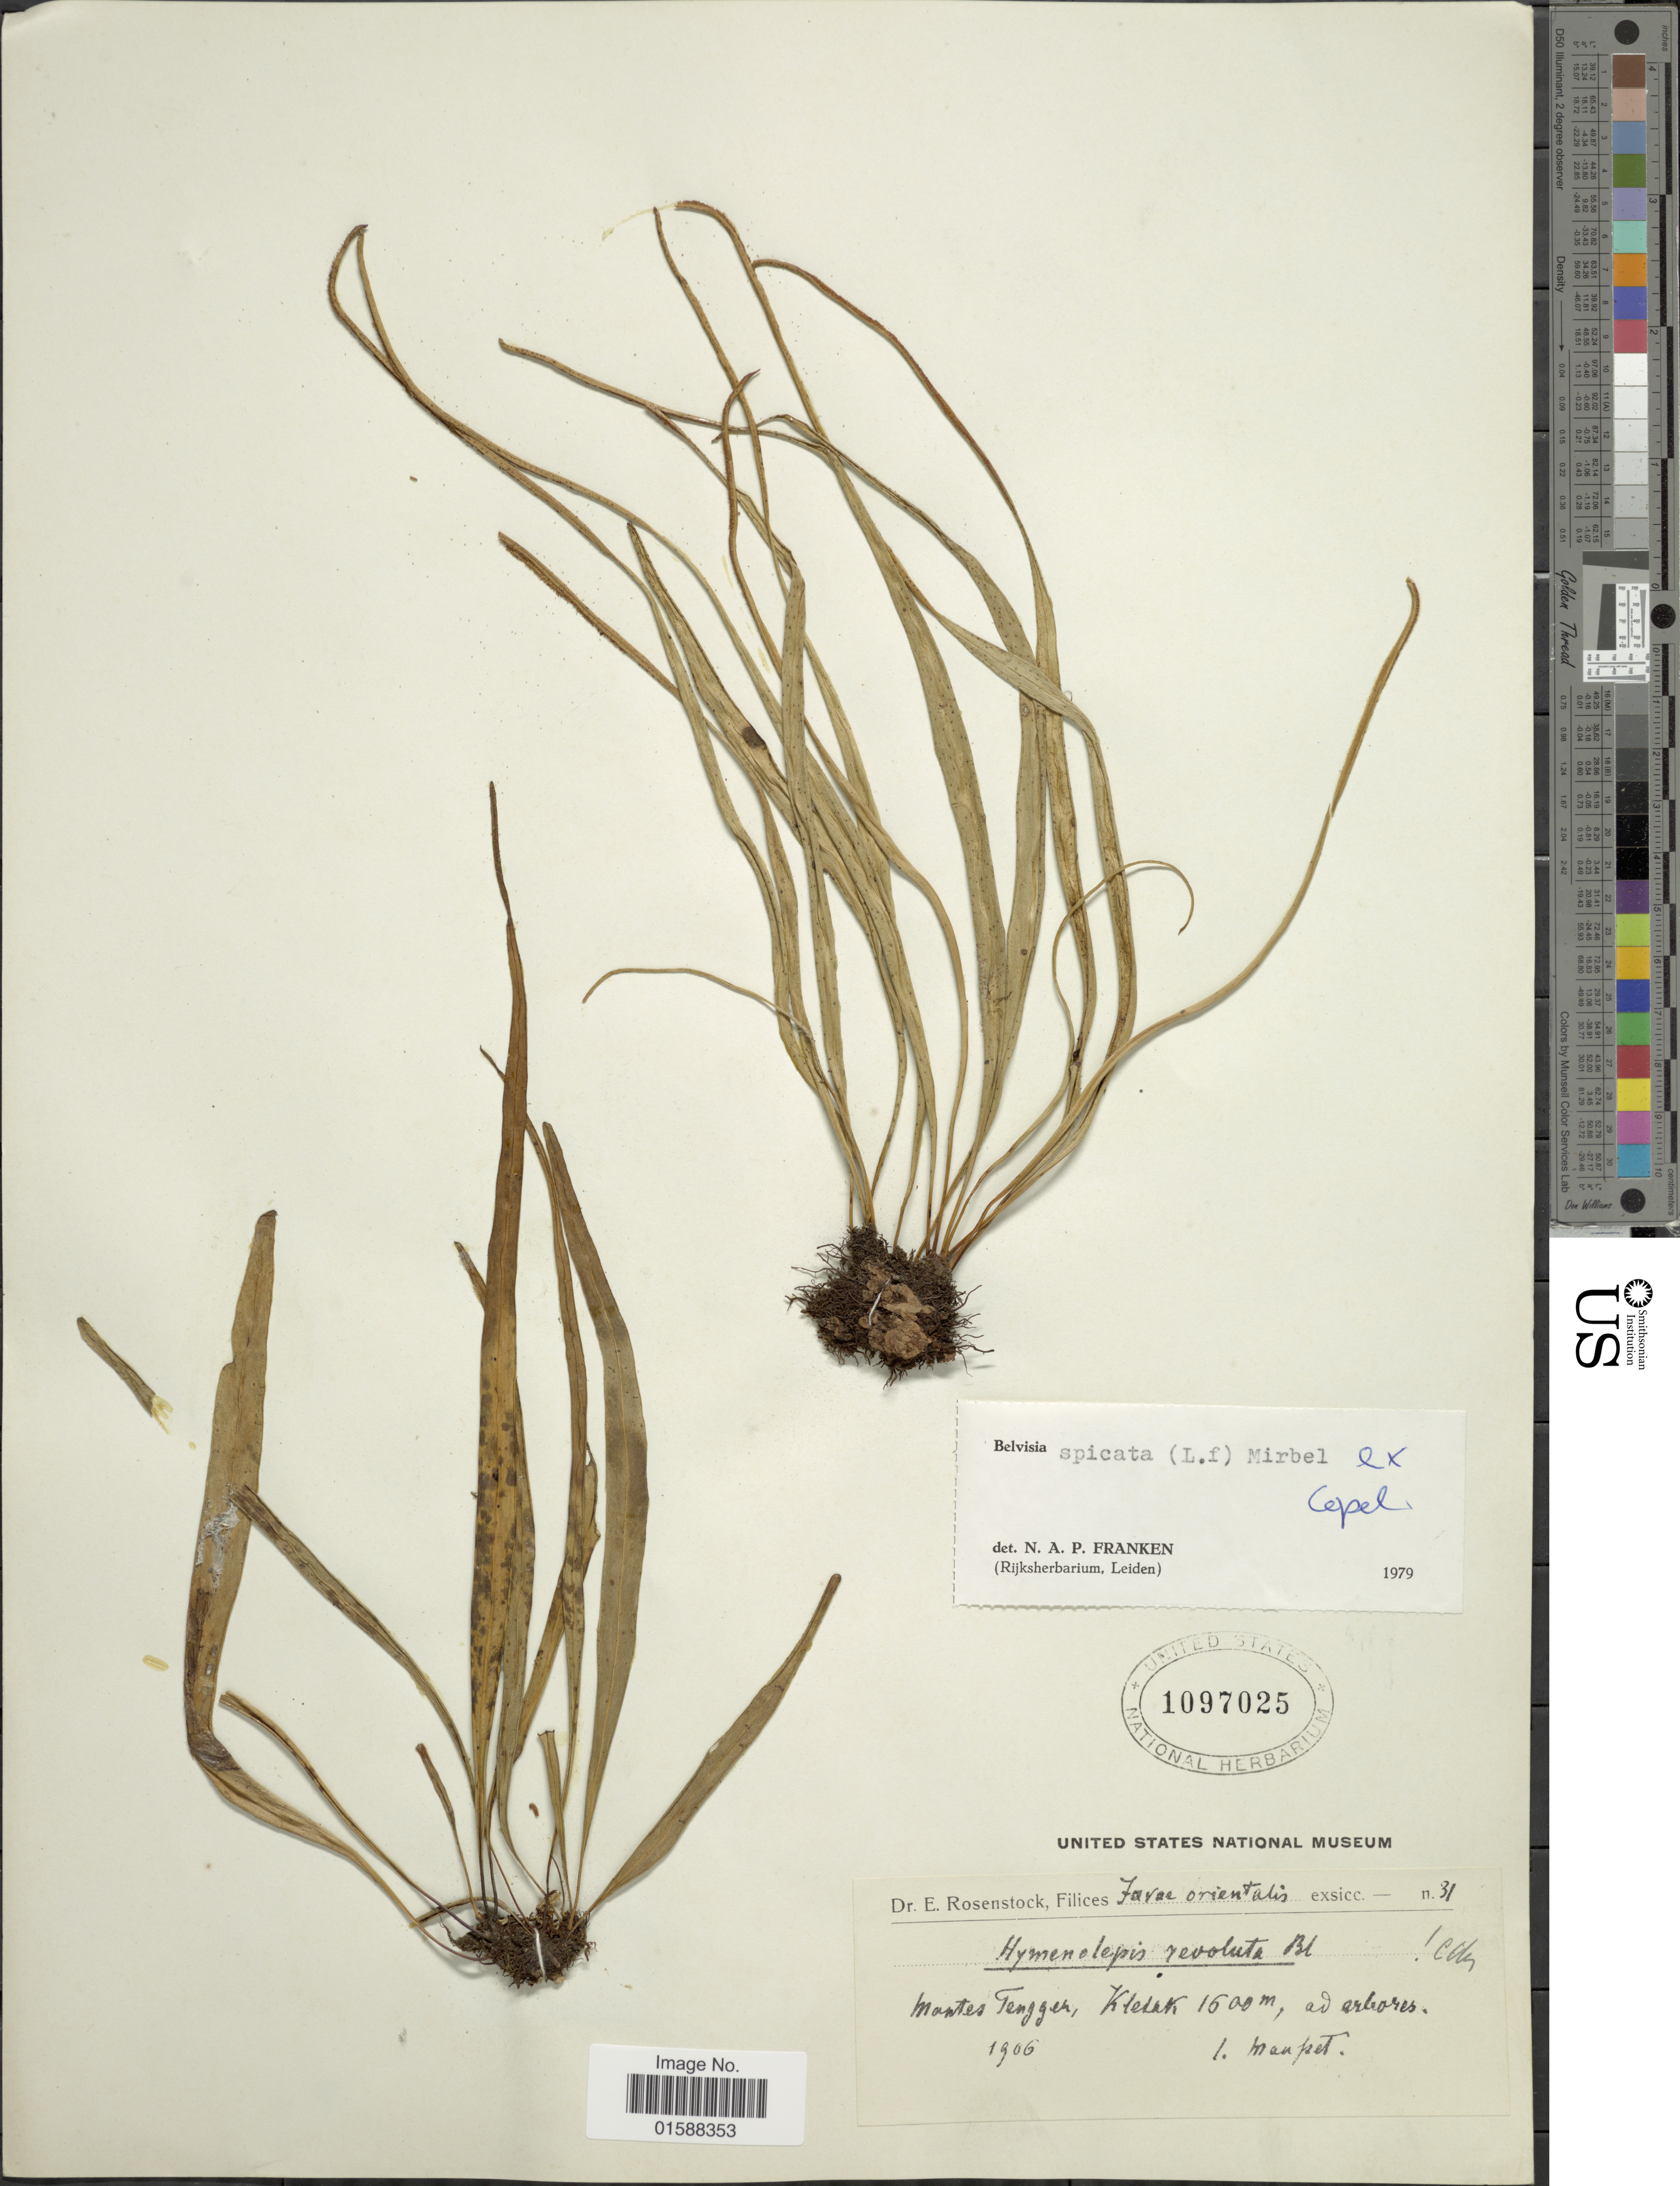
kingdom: Plantae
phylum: Tracheophyta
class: Polypodiopsida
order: Polypodiales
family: Polypodiaceae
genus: Lepisorus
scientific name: Lepisorus spicatus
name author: (L. f.) Li S. Wang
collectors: Mousset, --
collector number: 31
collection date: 1906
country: Indonesia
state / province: Java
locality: Montes Tengger, Kletak, ad arbores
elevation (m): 1500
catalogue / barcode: US 1097025